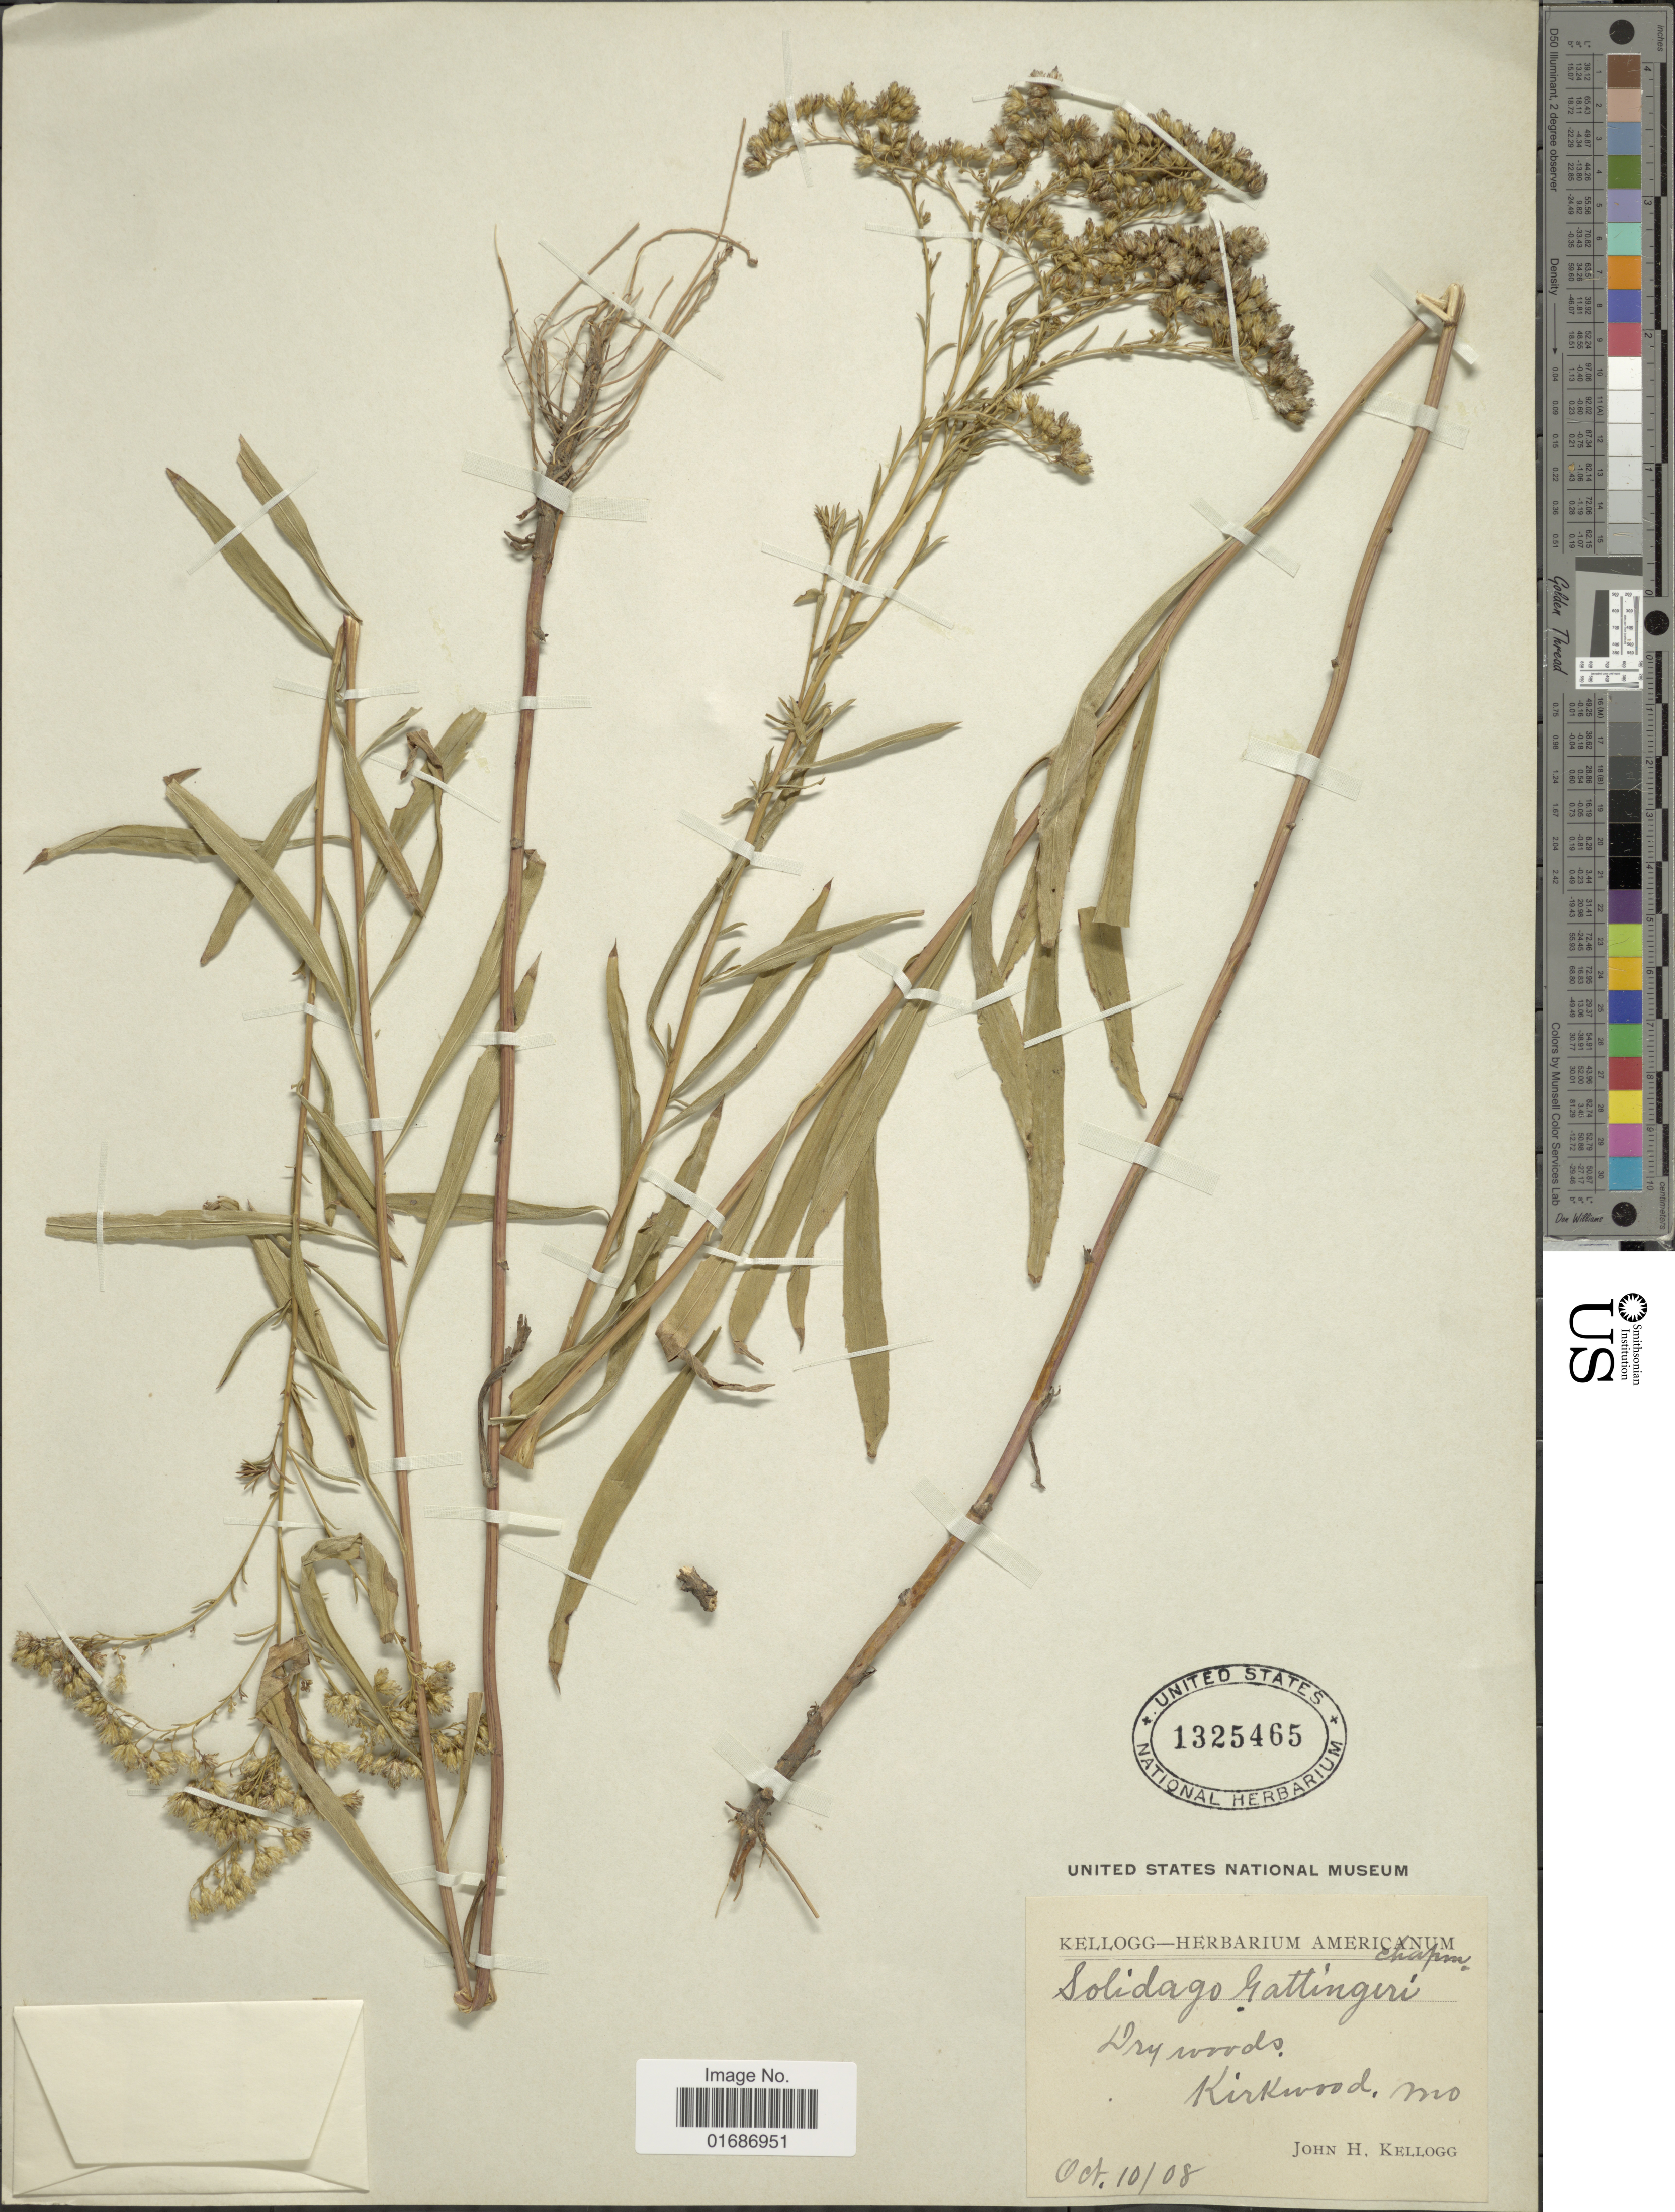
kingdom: Plantae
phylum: Tracheophyta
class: Magnoliopsida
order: Asterales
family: Asteraceae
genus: Solidago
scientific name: Solidago gattingeri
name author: Chapman ex A. Gray & et al. in A. Gray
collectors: J. H. Kellogg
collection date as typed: Transcribed d/m/y: 10/10/8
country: United States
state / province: Missouri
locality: Kirkwood, MO.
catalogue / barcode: US 1325465